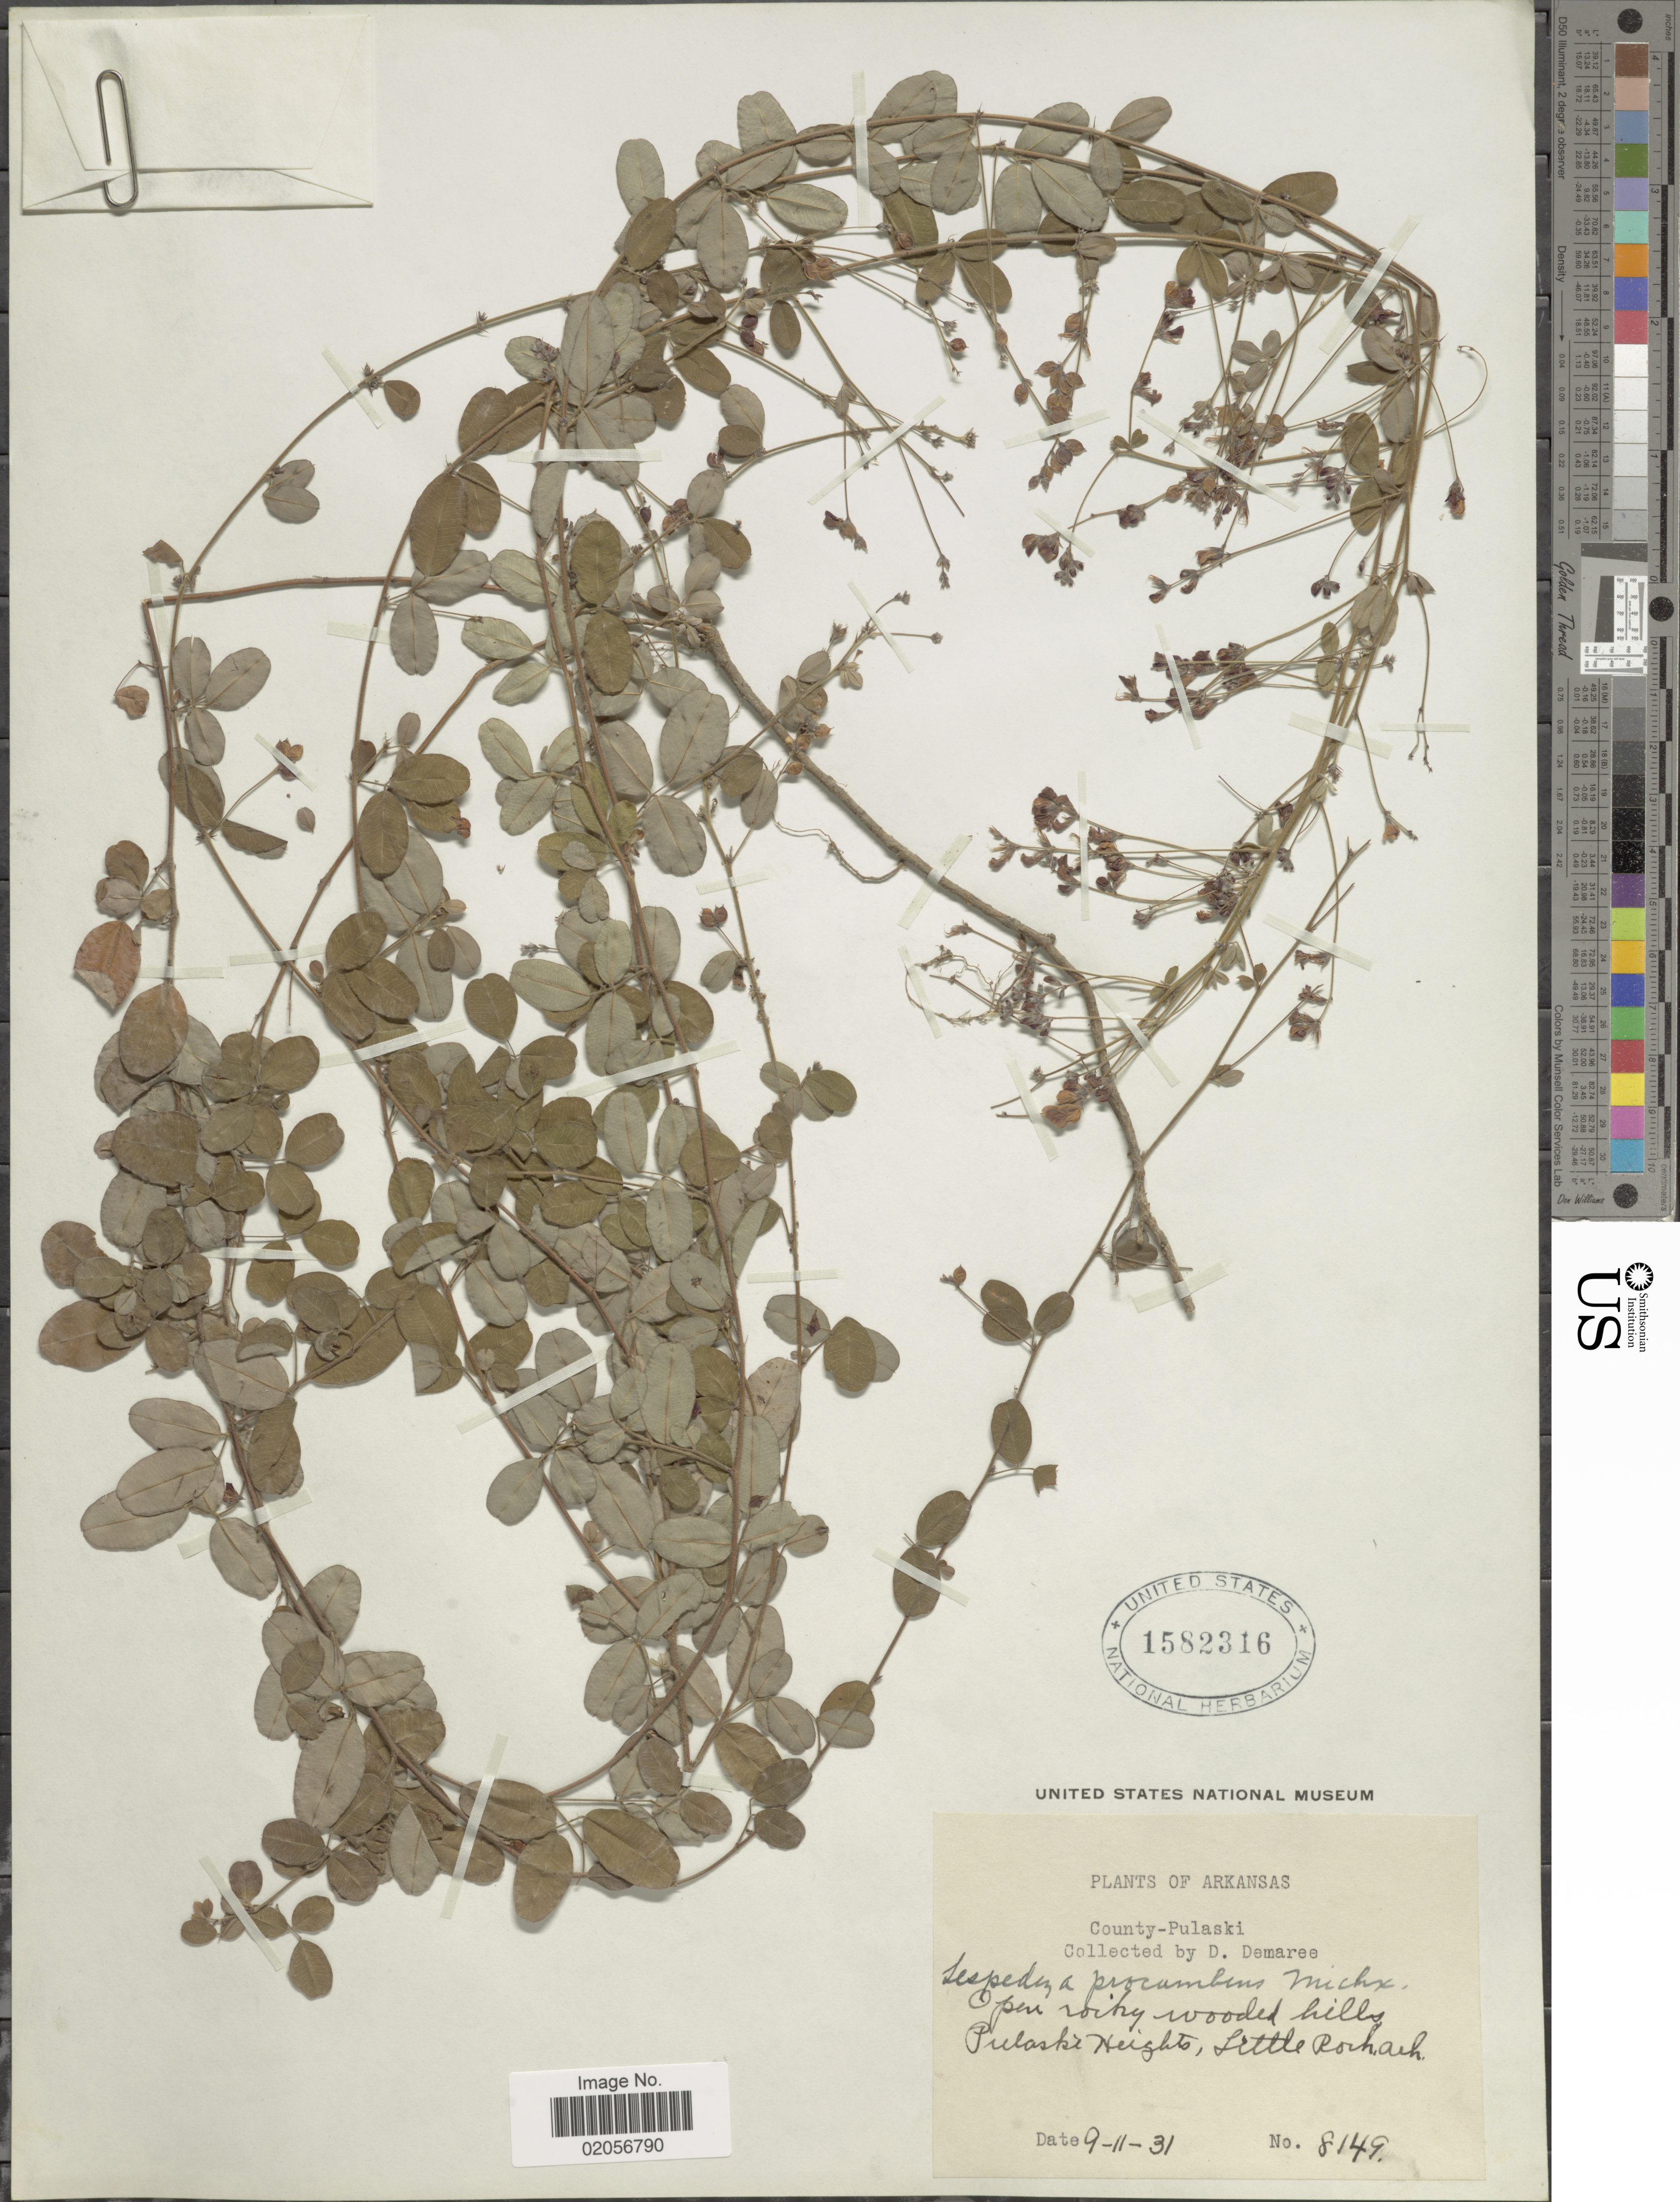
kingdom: Plantae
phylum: Tracheophyta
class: Magnoliopsida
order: Fabales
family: Fabaceae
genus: Lespedeza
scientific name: Lespedeza procumbens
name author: Michx.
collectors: D. Demaree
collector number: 8149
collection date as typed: Transcribed d/m/y: 11/9/31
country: United States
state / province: Arkansas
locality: County-Pulaski, Open rocky wooed hills, Pulaski Heights, Little Rock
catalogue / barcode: US 1582316